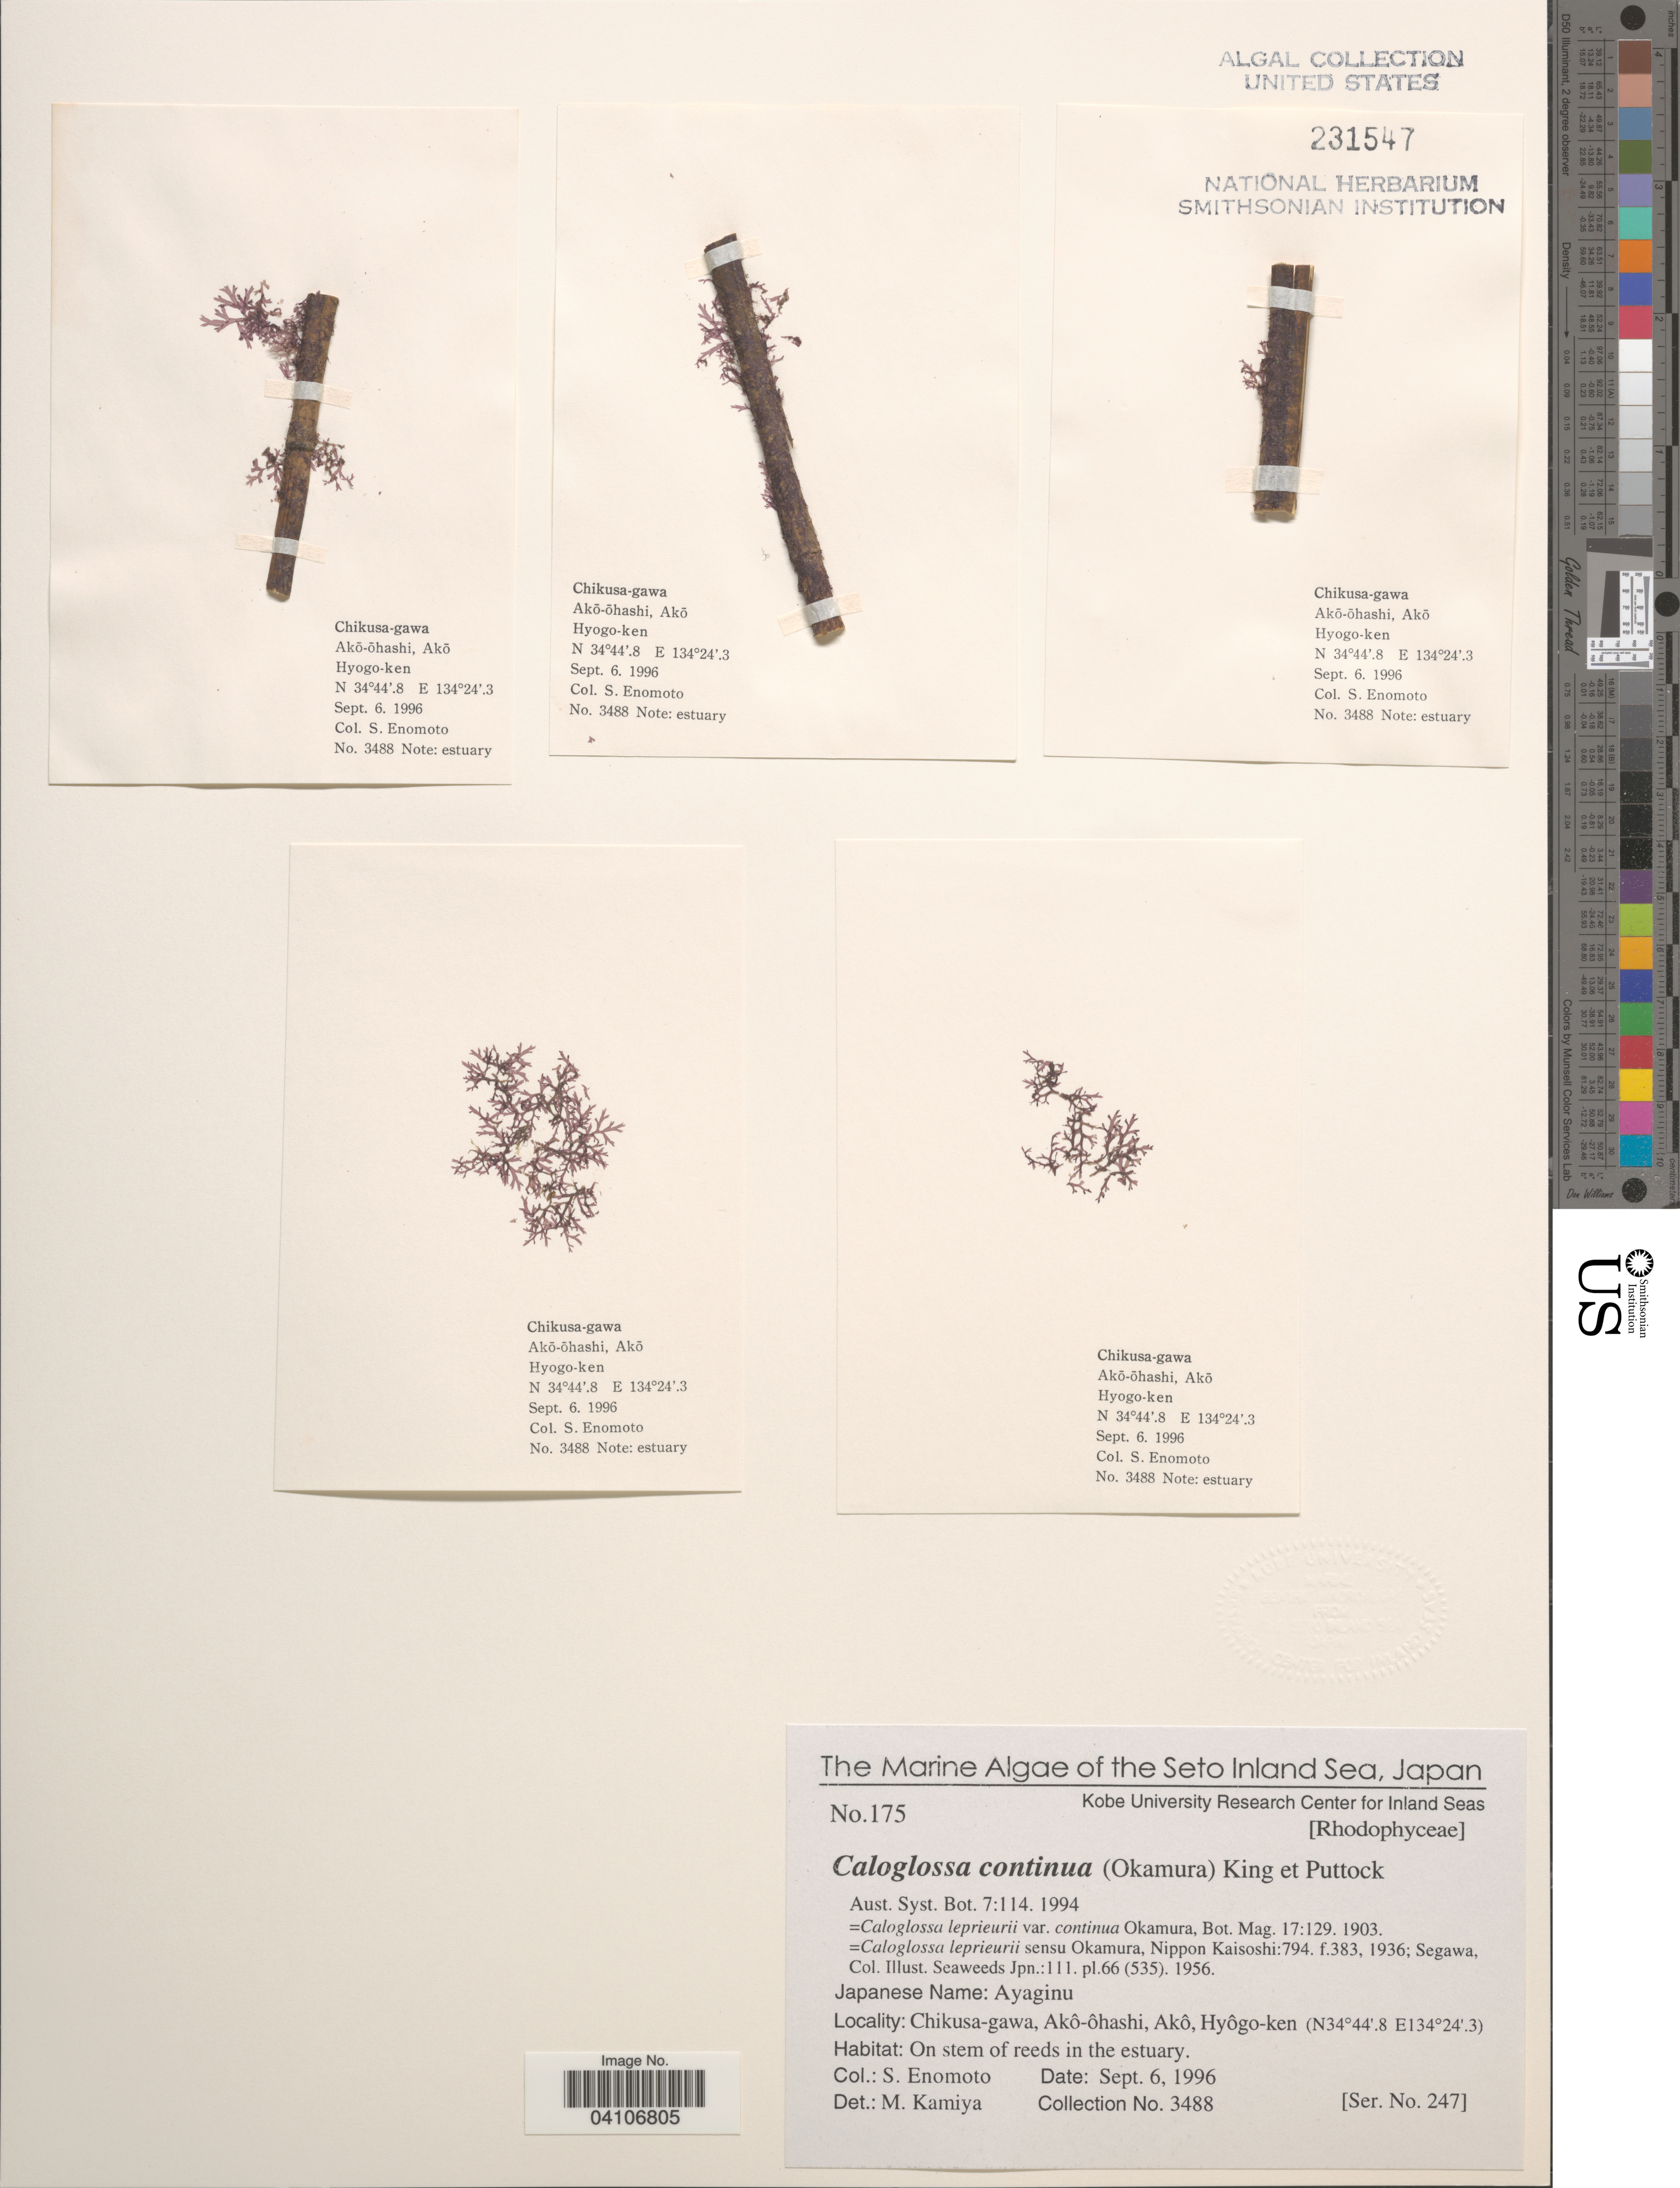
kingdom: Plantae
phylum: Rhodophyta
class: Florideophyceae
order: Ceramiales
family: Delesseriaceae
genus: Caloglossa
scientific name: Caloglossa continua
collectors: S. Enomoto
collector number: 3488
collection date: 1996-09-06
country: Japan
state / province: Hyogo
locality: The Seto Inland Sea. Chikusa-gawa, Shin-akô-ôhashi, Akô, Hyôgo-ken.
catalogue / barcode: US 231547